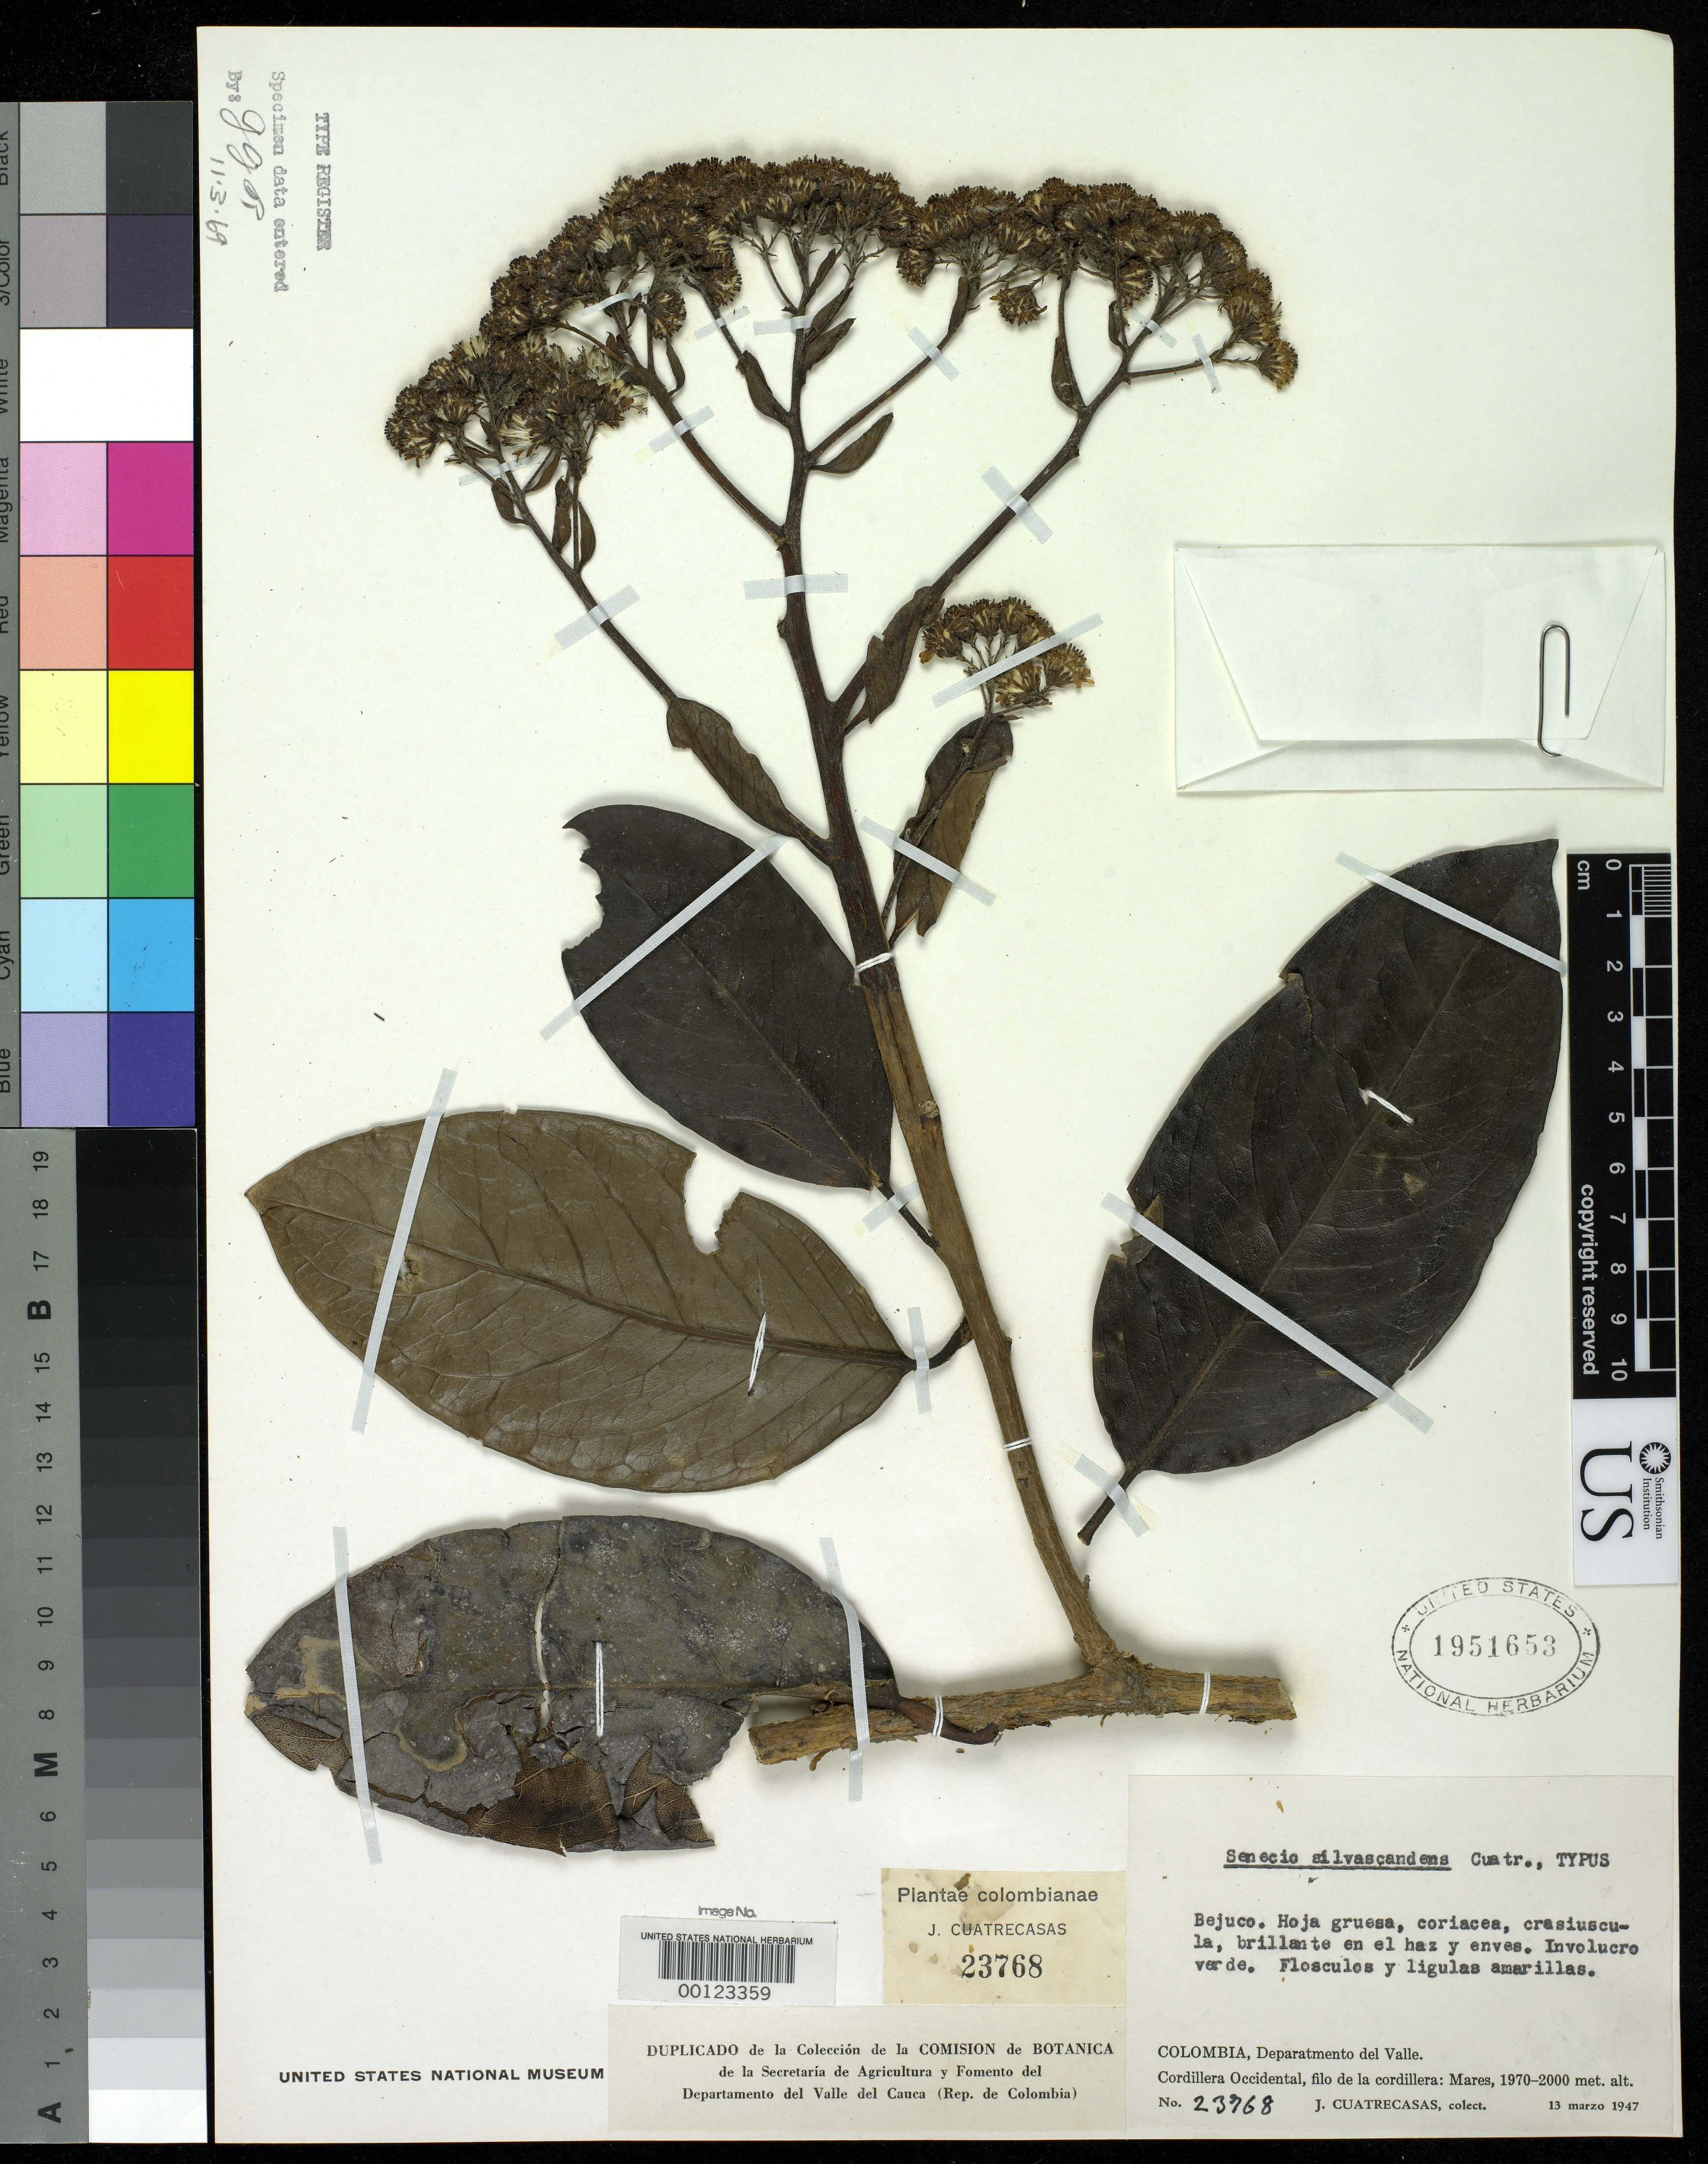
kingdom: Plantae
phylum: Tracheophyta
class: Magnoliopsida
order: Asterales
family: Asteraceae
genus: Senecio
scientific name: Senecio silvascandens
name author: Cuatrec.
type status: Isotype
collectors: J. Cuatrecasas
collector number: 23768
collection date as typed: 13 Mar 1947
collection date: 1947-03-13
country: Colombia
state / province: Valle del Cauca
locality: Mares.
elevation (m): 1970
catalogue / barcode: US 1951653